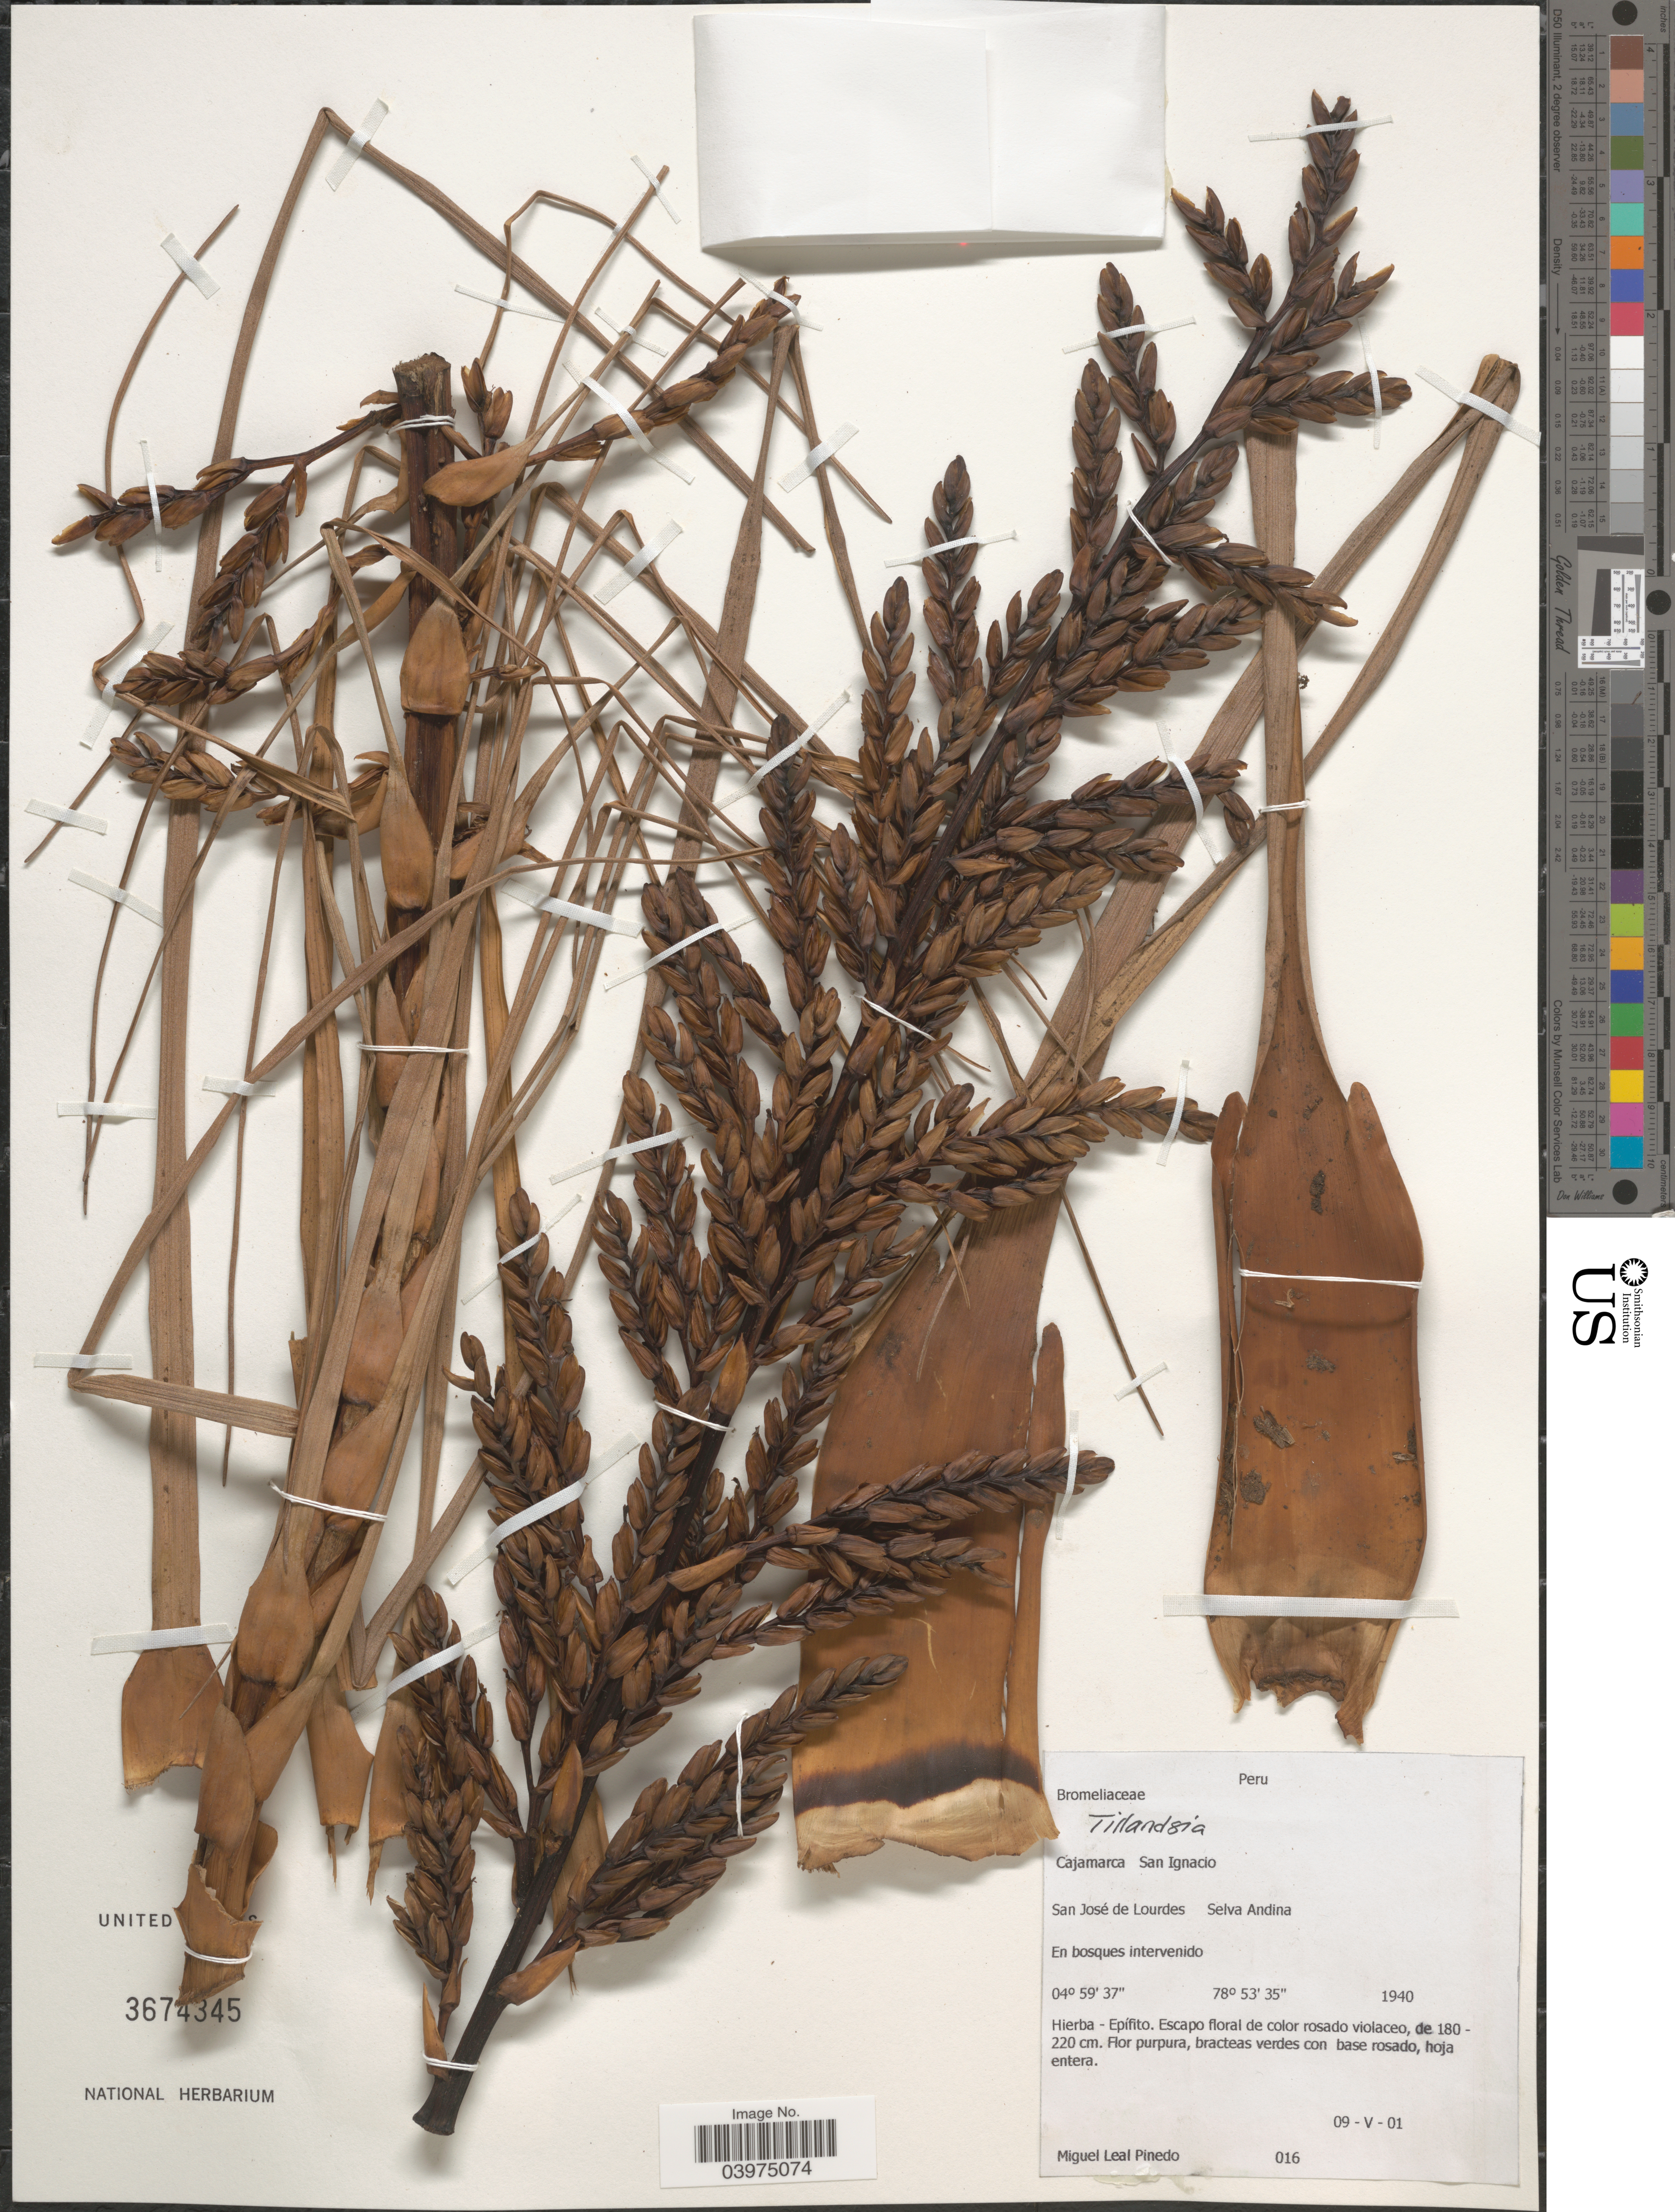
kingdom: Plantae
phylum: Tracheophyta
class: Liliopsida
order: Poales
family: Bromeliaceae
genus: Tillandsia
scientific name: Tillandsia sp.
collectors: M. Pinedo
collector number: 016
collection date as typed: Transcribed d/m/y: 9/5/1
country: Peru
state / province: Cajamarca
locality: San Ignacio. San José de Lourdes. Selva Andina.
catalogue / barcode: US 3674345